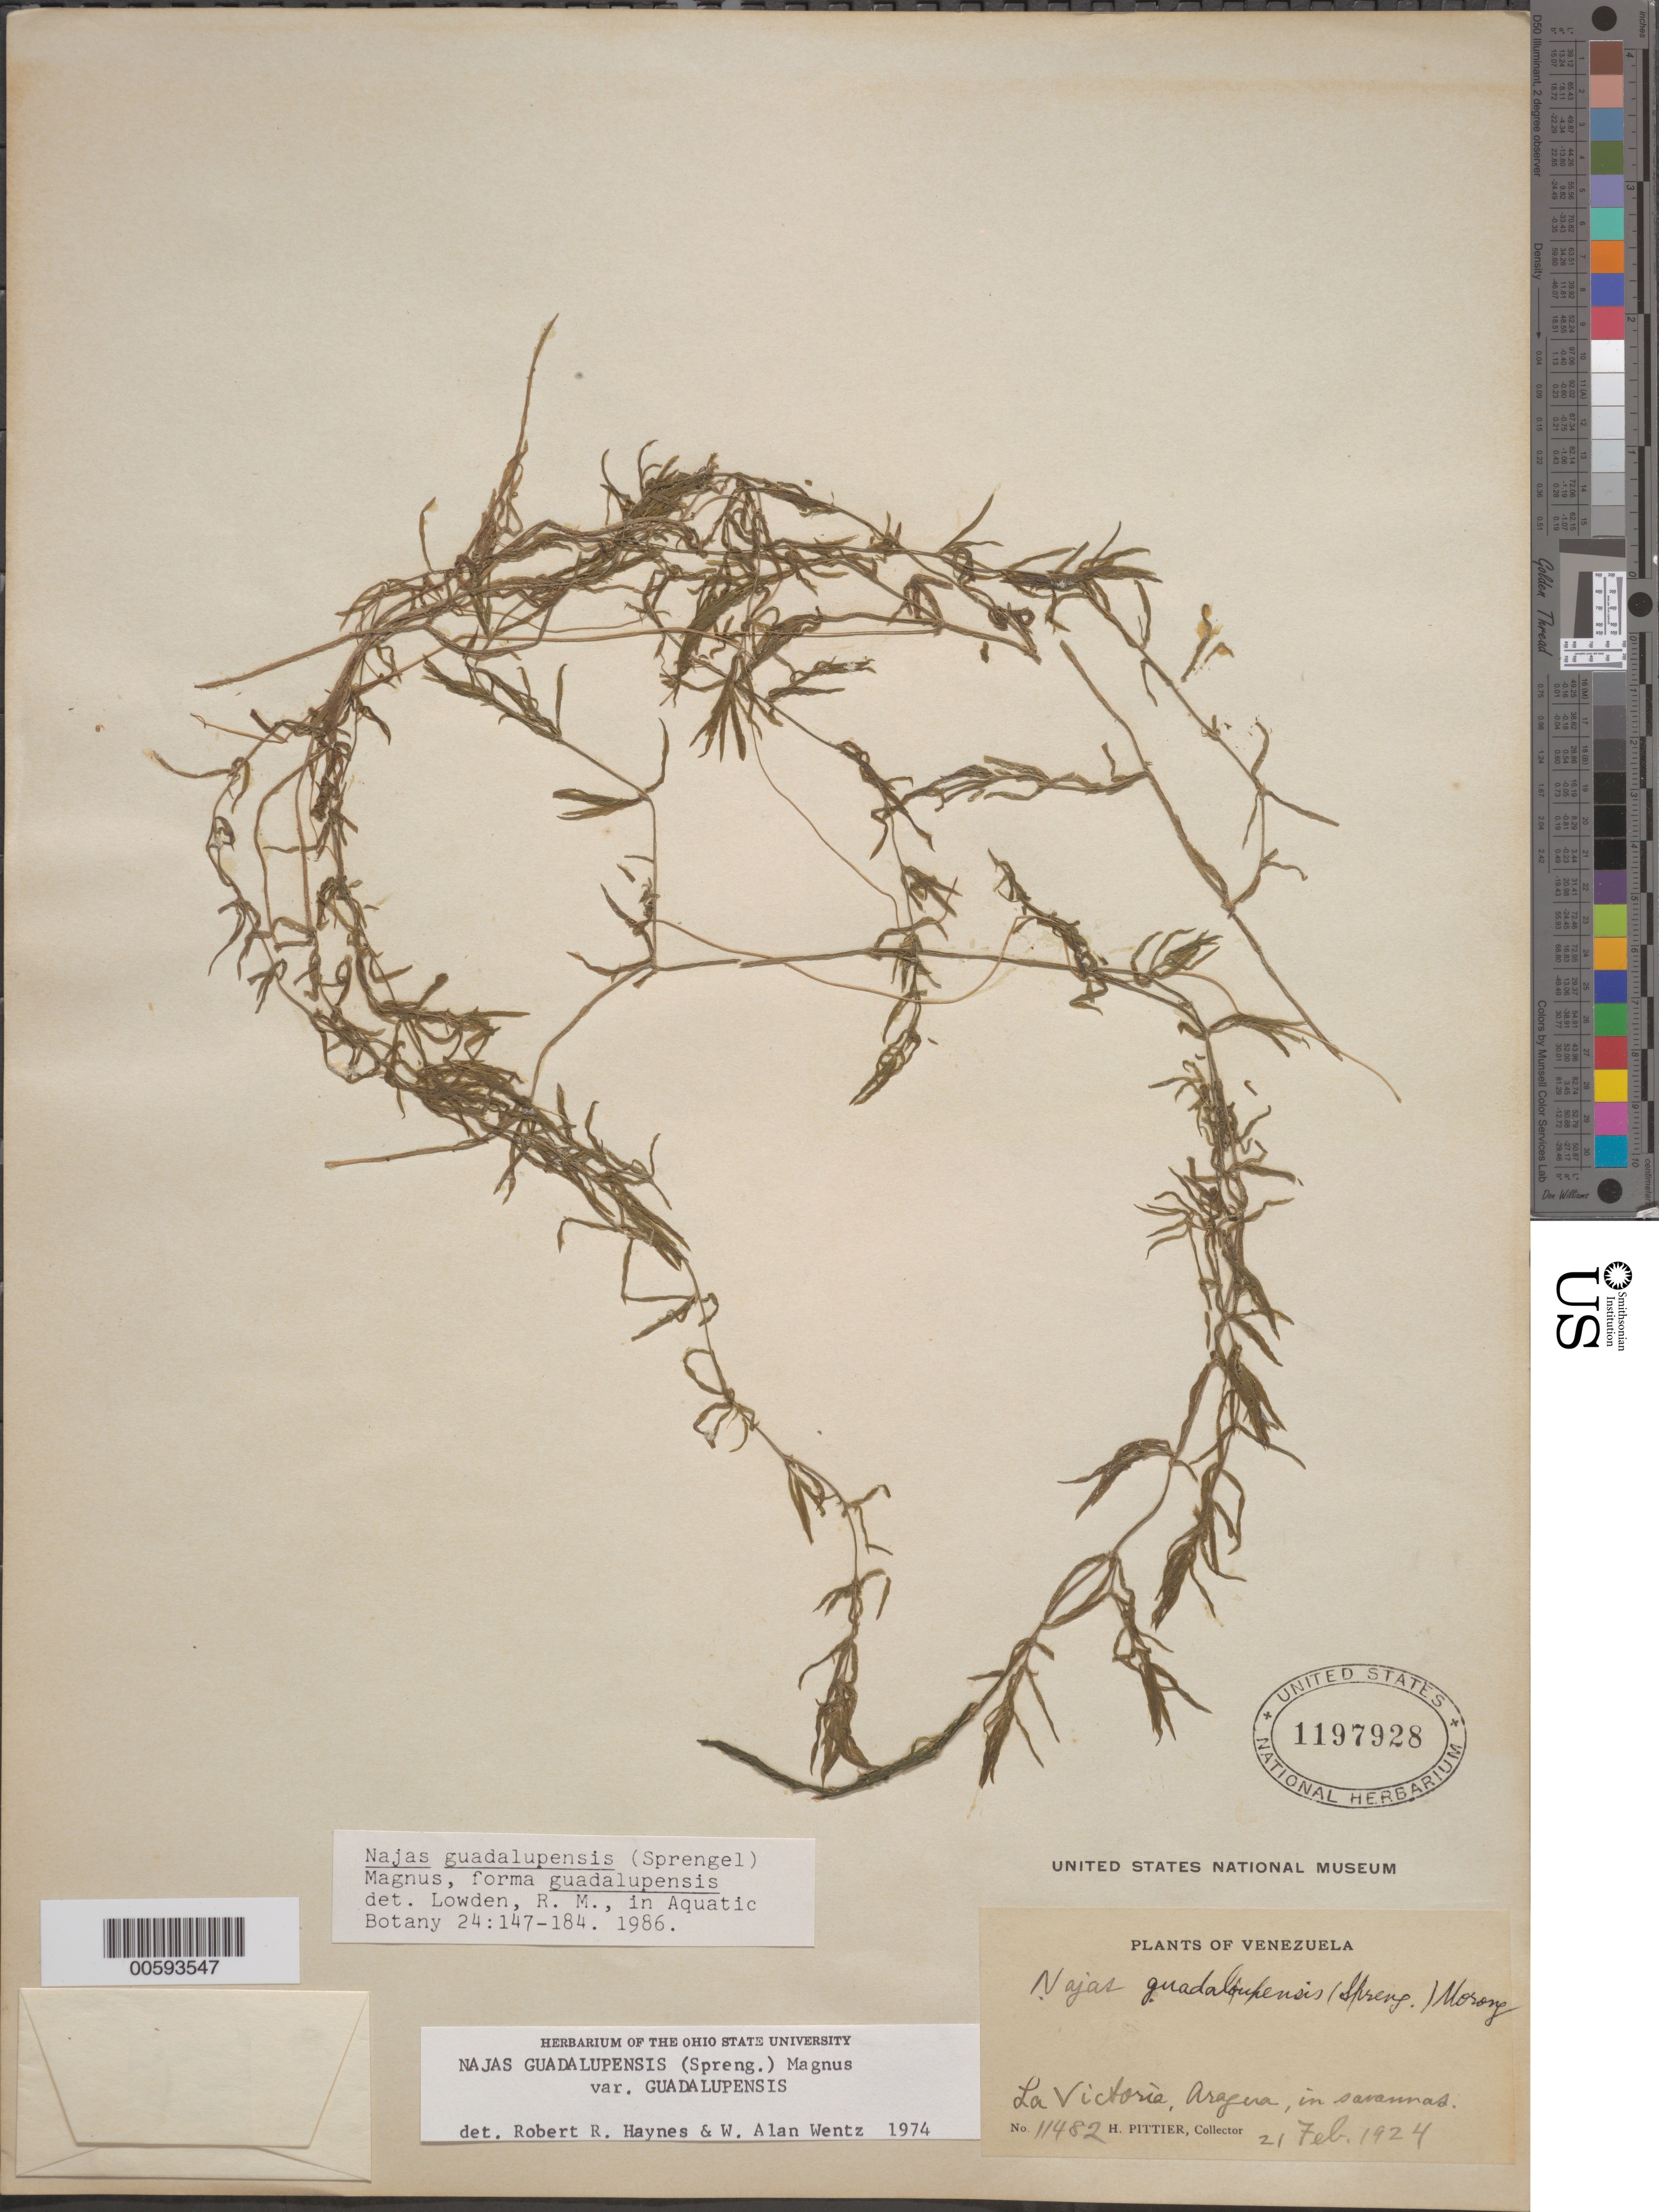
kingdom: Plantae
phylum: Tracheophyta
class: Liliopsida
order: Alismatales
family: Hydrocharitaceae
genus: Najas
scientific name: Najas guadalupensis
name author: (Spreng.) Magnus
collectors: H. F. Pittier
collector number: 11482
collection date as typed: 21 Feb 1924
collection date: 1924-02-21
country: Venezuela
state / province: Aragua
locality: La Victoria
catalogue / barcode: US 1197928